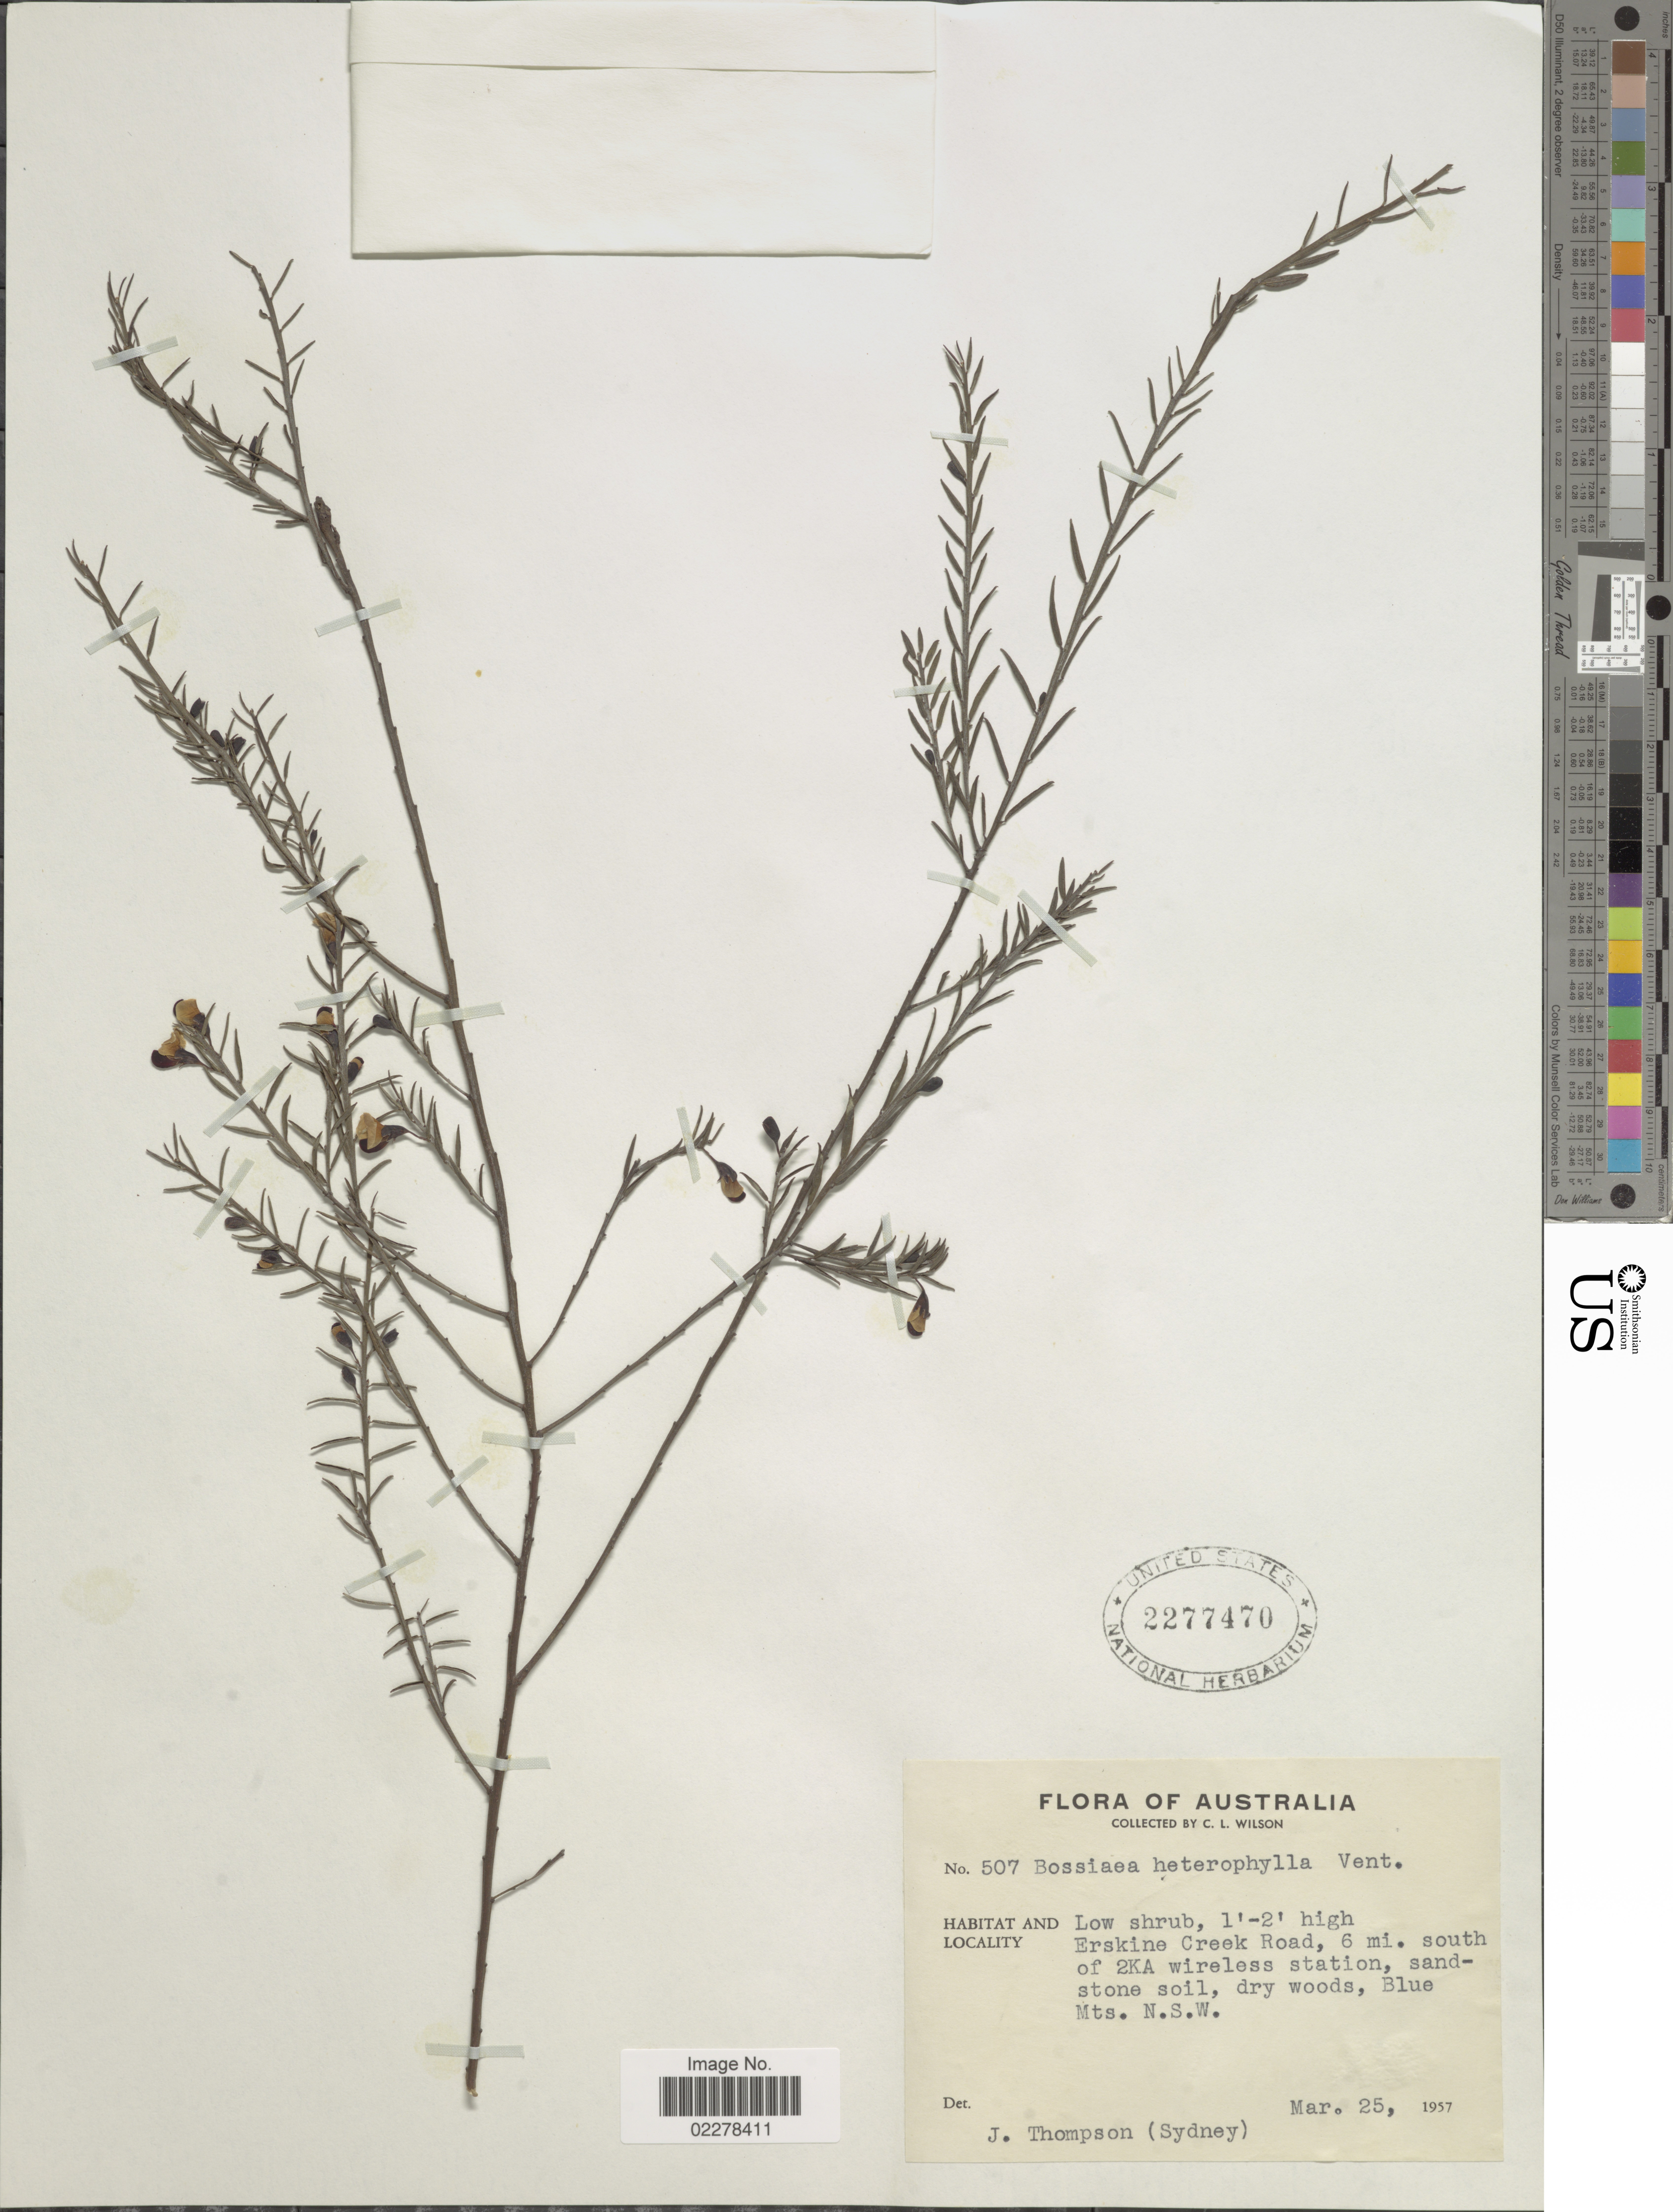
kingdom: Plantae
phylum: Tracheophyta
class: Magnoliopsida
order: Fabales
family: Fabaceae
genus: Bossiaea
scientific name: Bossiaea heterophylla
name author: Vent.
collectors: C. L. Wilson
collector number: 507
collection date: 1957-03-25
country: Australia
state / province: New South Wales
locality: Erskine Creek Road, 6 mi. south of 2KA wireless station, sandstone soil, dry woods, Blue Mts. N.S.W.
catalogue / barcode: US 2277470